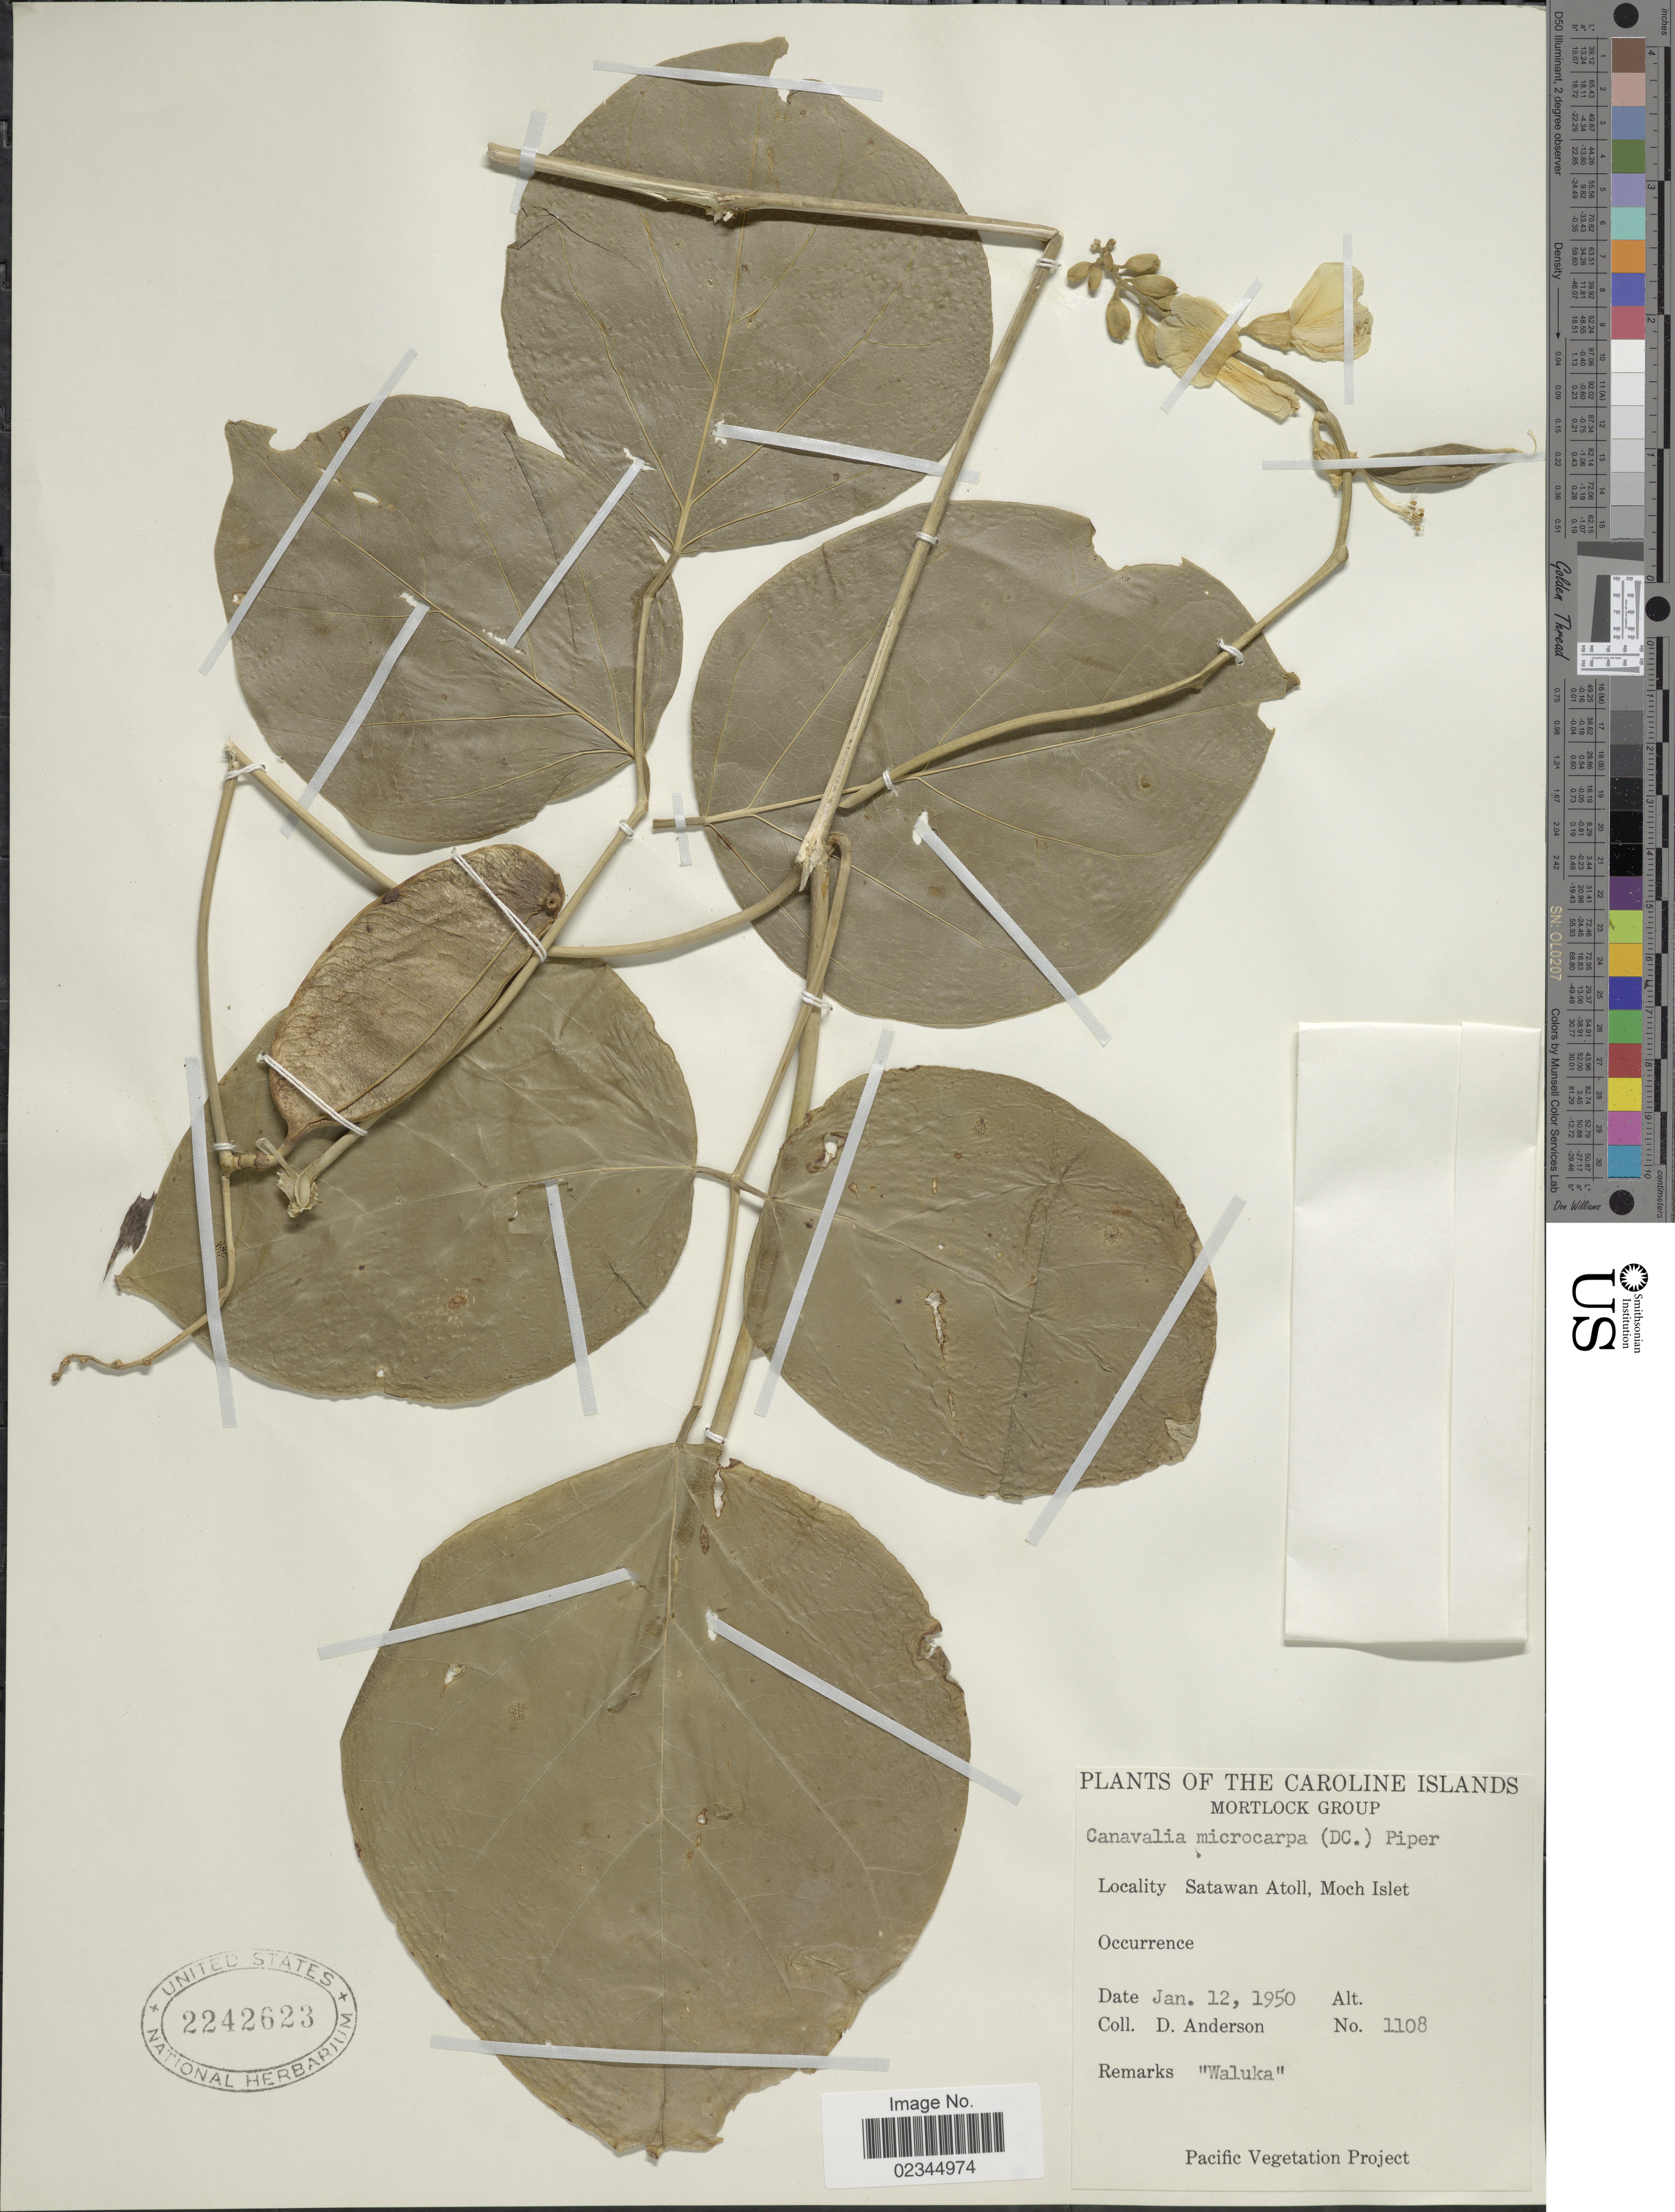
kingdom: Plantae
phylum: Tracheophyta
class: Magnoliopsida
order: Fabales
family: Fabaceae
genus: Canavalia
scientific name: Canavalia cathartica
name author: Thouars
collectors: D. Anderson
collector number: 1108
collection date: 1950-01-12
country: Micronesia, Federated States of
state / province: Truk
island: Satawan Atoll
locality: Mortlock Group, Satawan Atoll, Moch Islet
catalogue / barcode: US 2242623